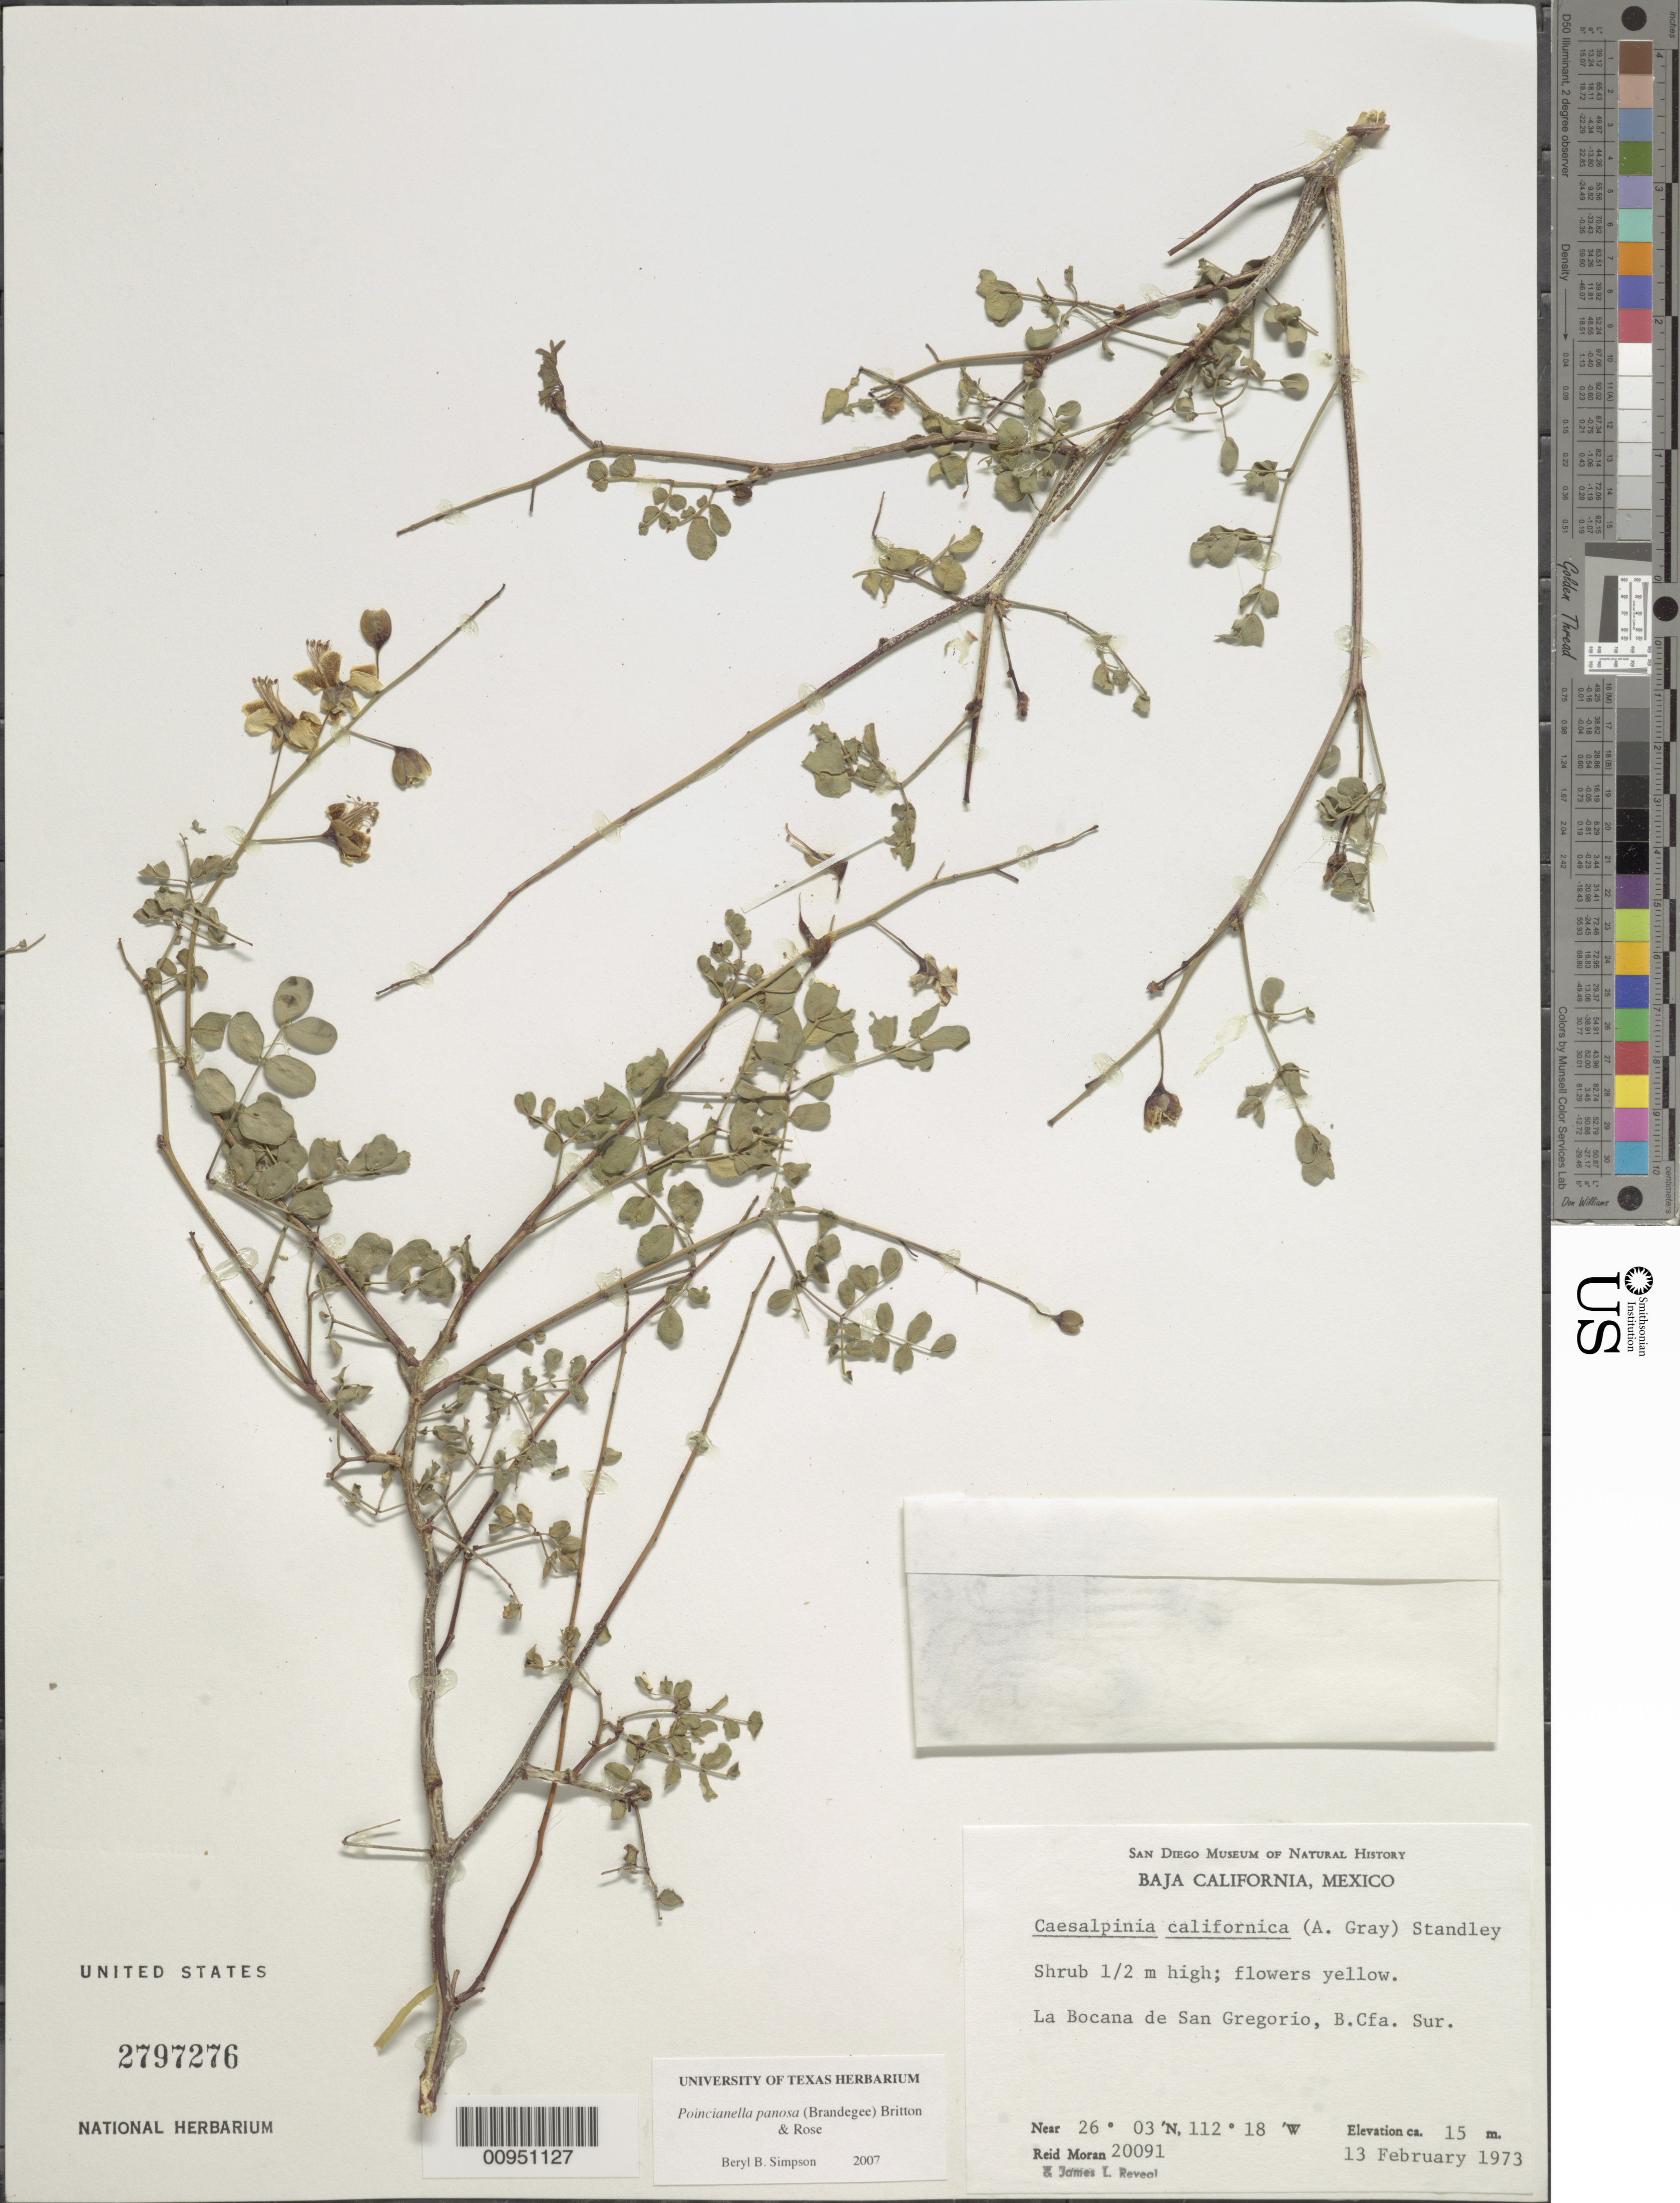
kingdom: Plantae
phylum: Tracheophyta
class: Magnoliopsida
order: Fabales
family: Fabaceae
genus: Erythrostemon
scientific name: Erythrostemon pannosus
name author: (K. Brandegee) Gagnon & G.P. Lewis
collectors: R. V. Moran & J. L. Reveal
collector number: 20091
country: Mexico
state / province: Baja California Sur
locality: La Bocana de San Gregorio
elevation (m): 15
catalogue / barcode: US 2797276